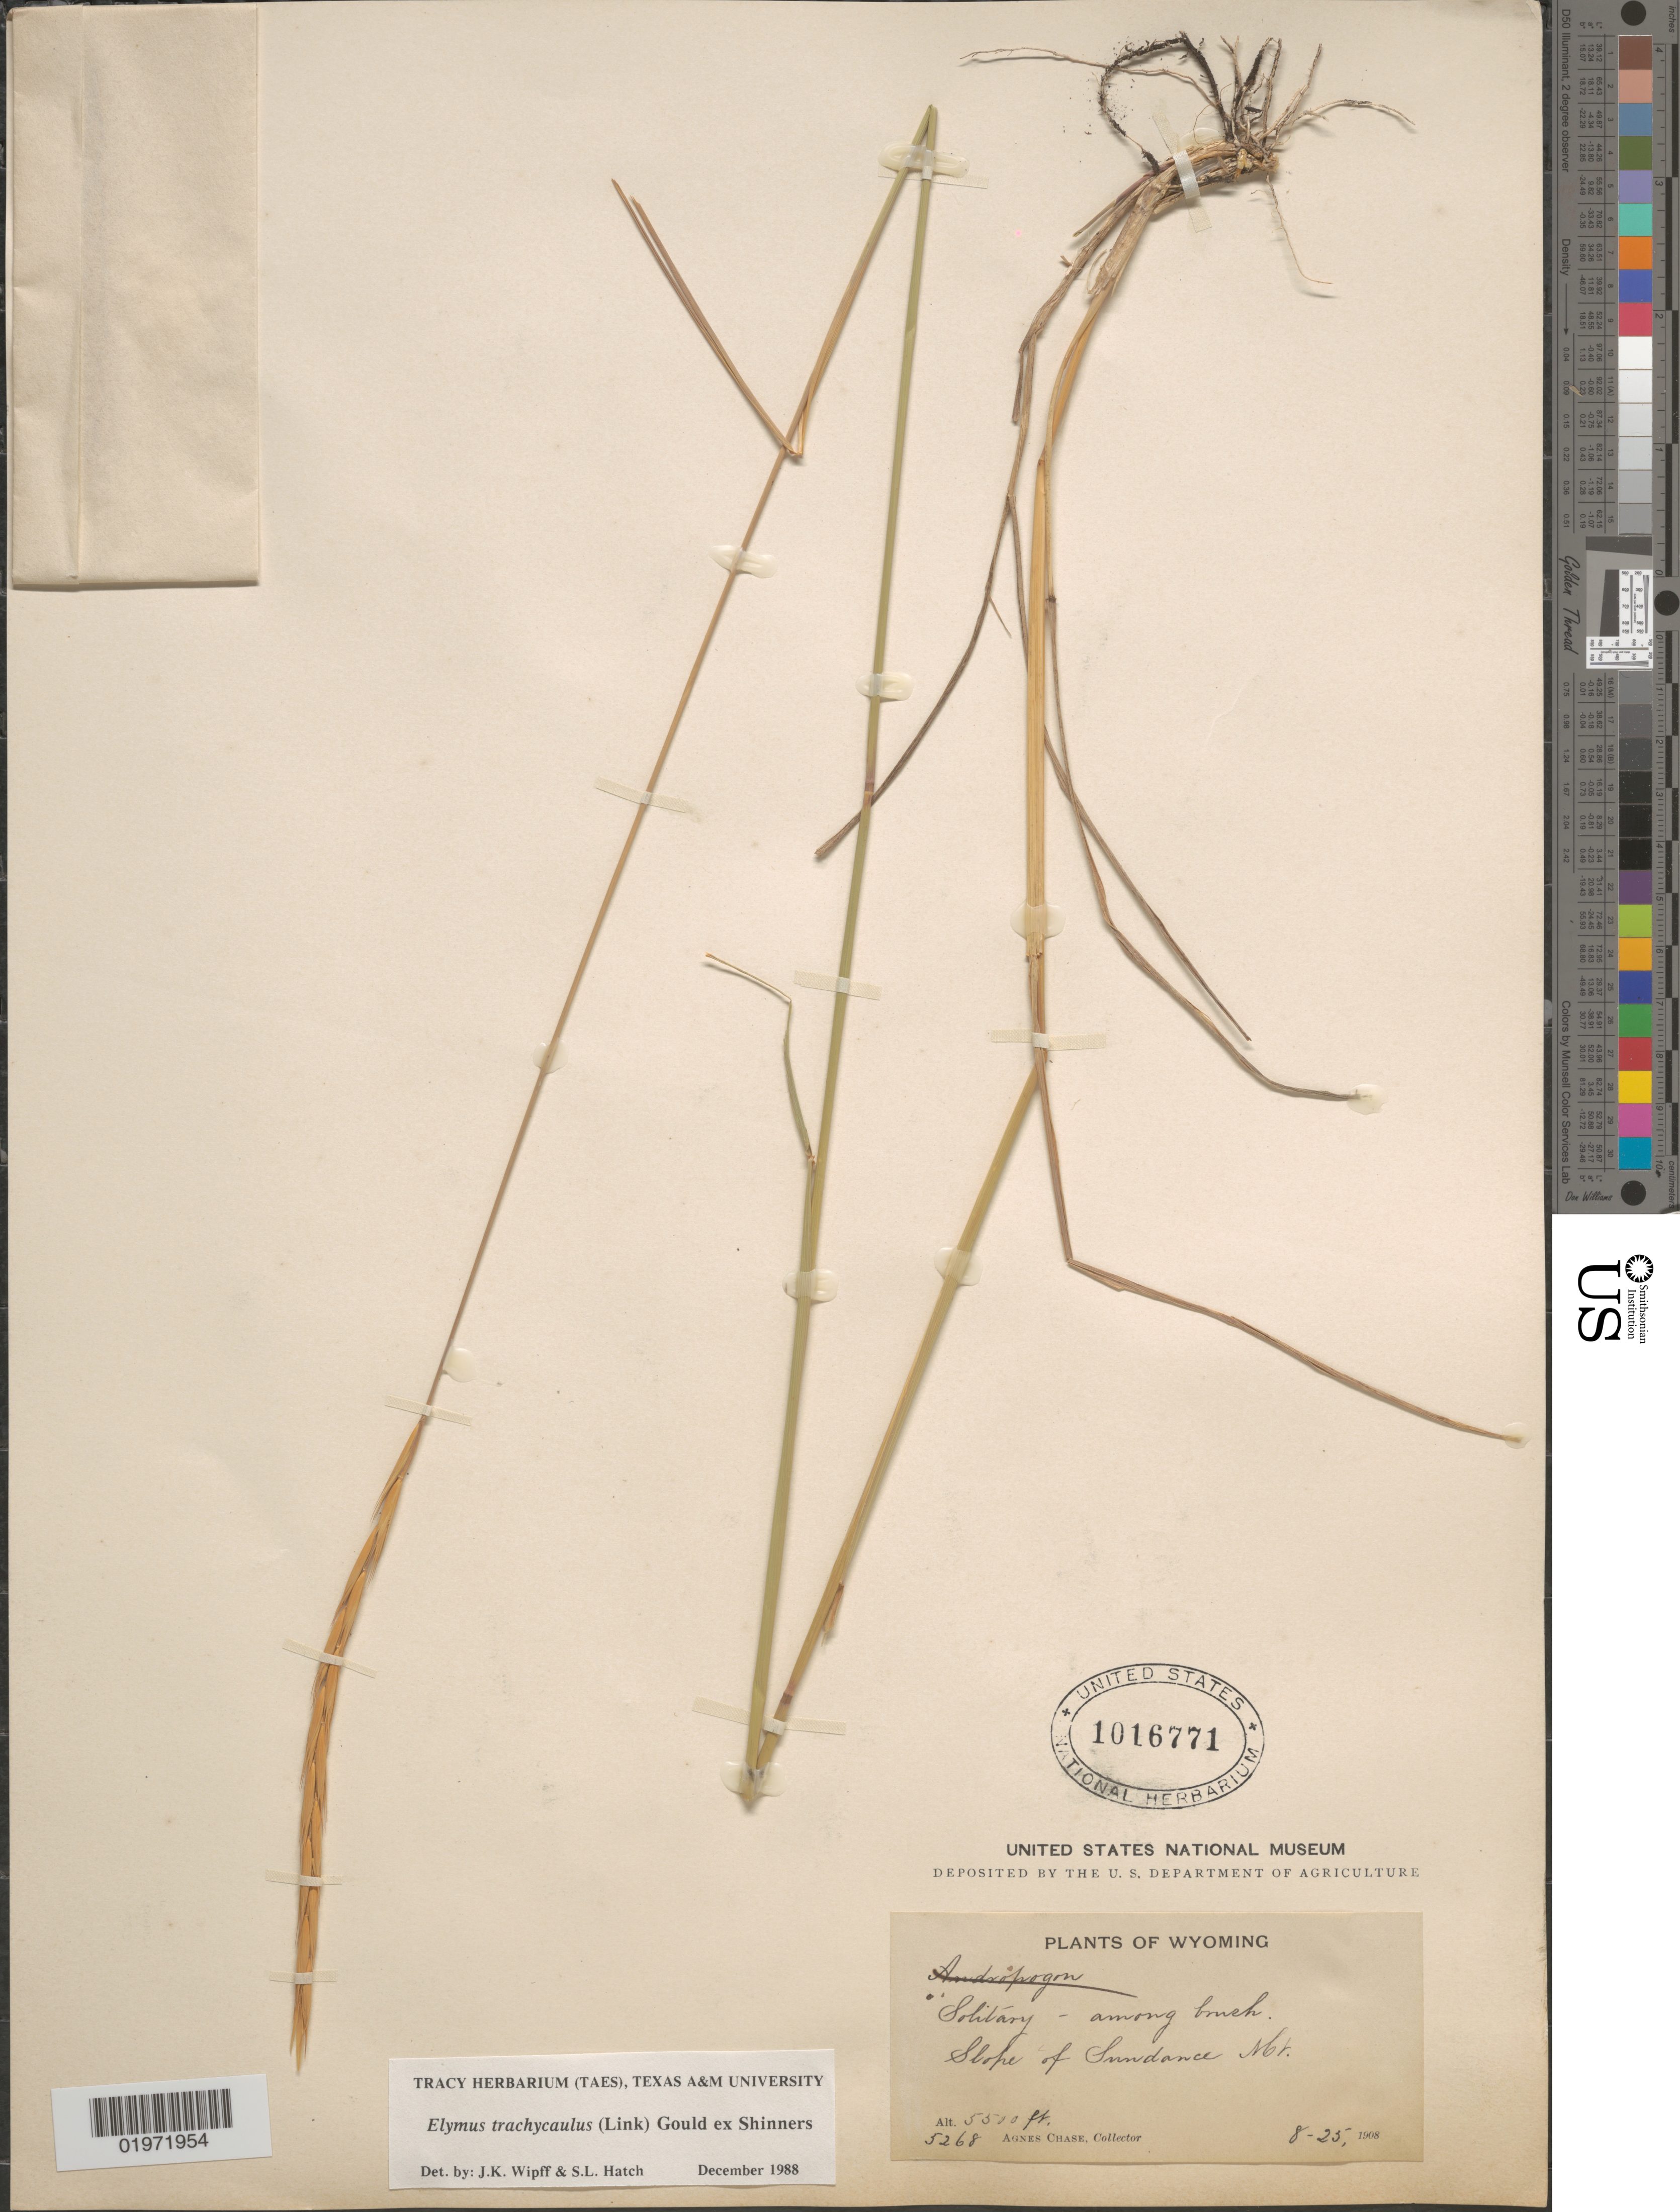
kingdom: Plantae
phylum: Tracheophyta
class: Liliopsida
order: Poales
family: Poaceae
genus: Elymus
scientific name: Elymus trachycaulus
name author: (Link) Gould ex Shinners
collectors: A. Chase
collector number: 5268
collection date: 1908-08-25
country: United States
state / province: Wyoming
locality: Solitary, Slope of Sundance Mt.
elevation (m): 1676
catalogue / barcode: US 1016771